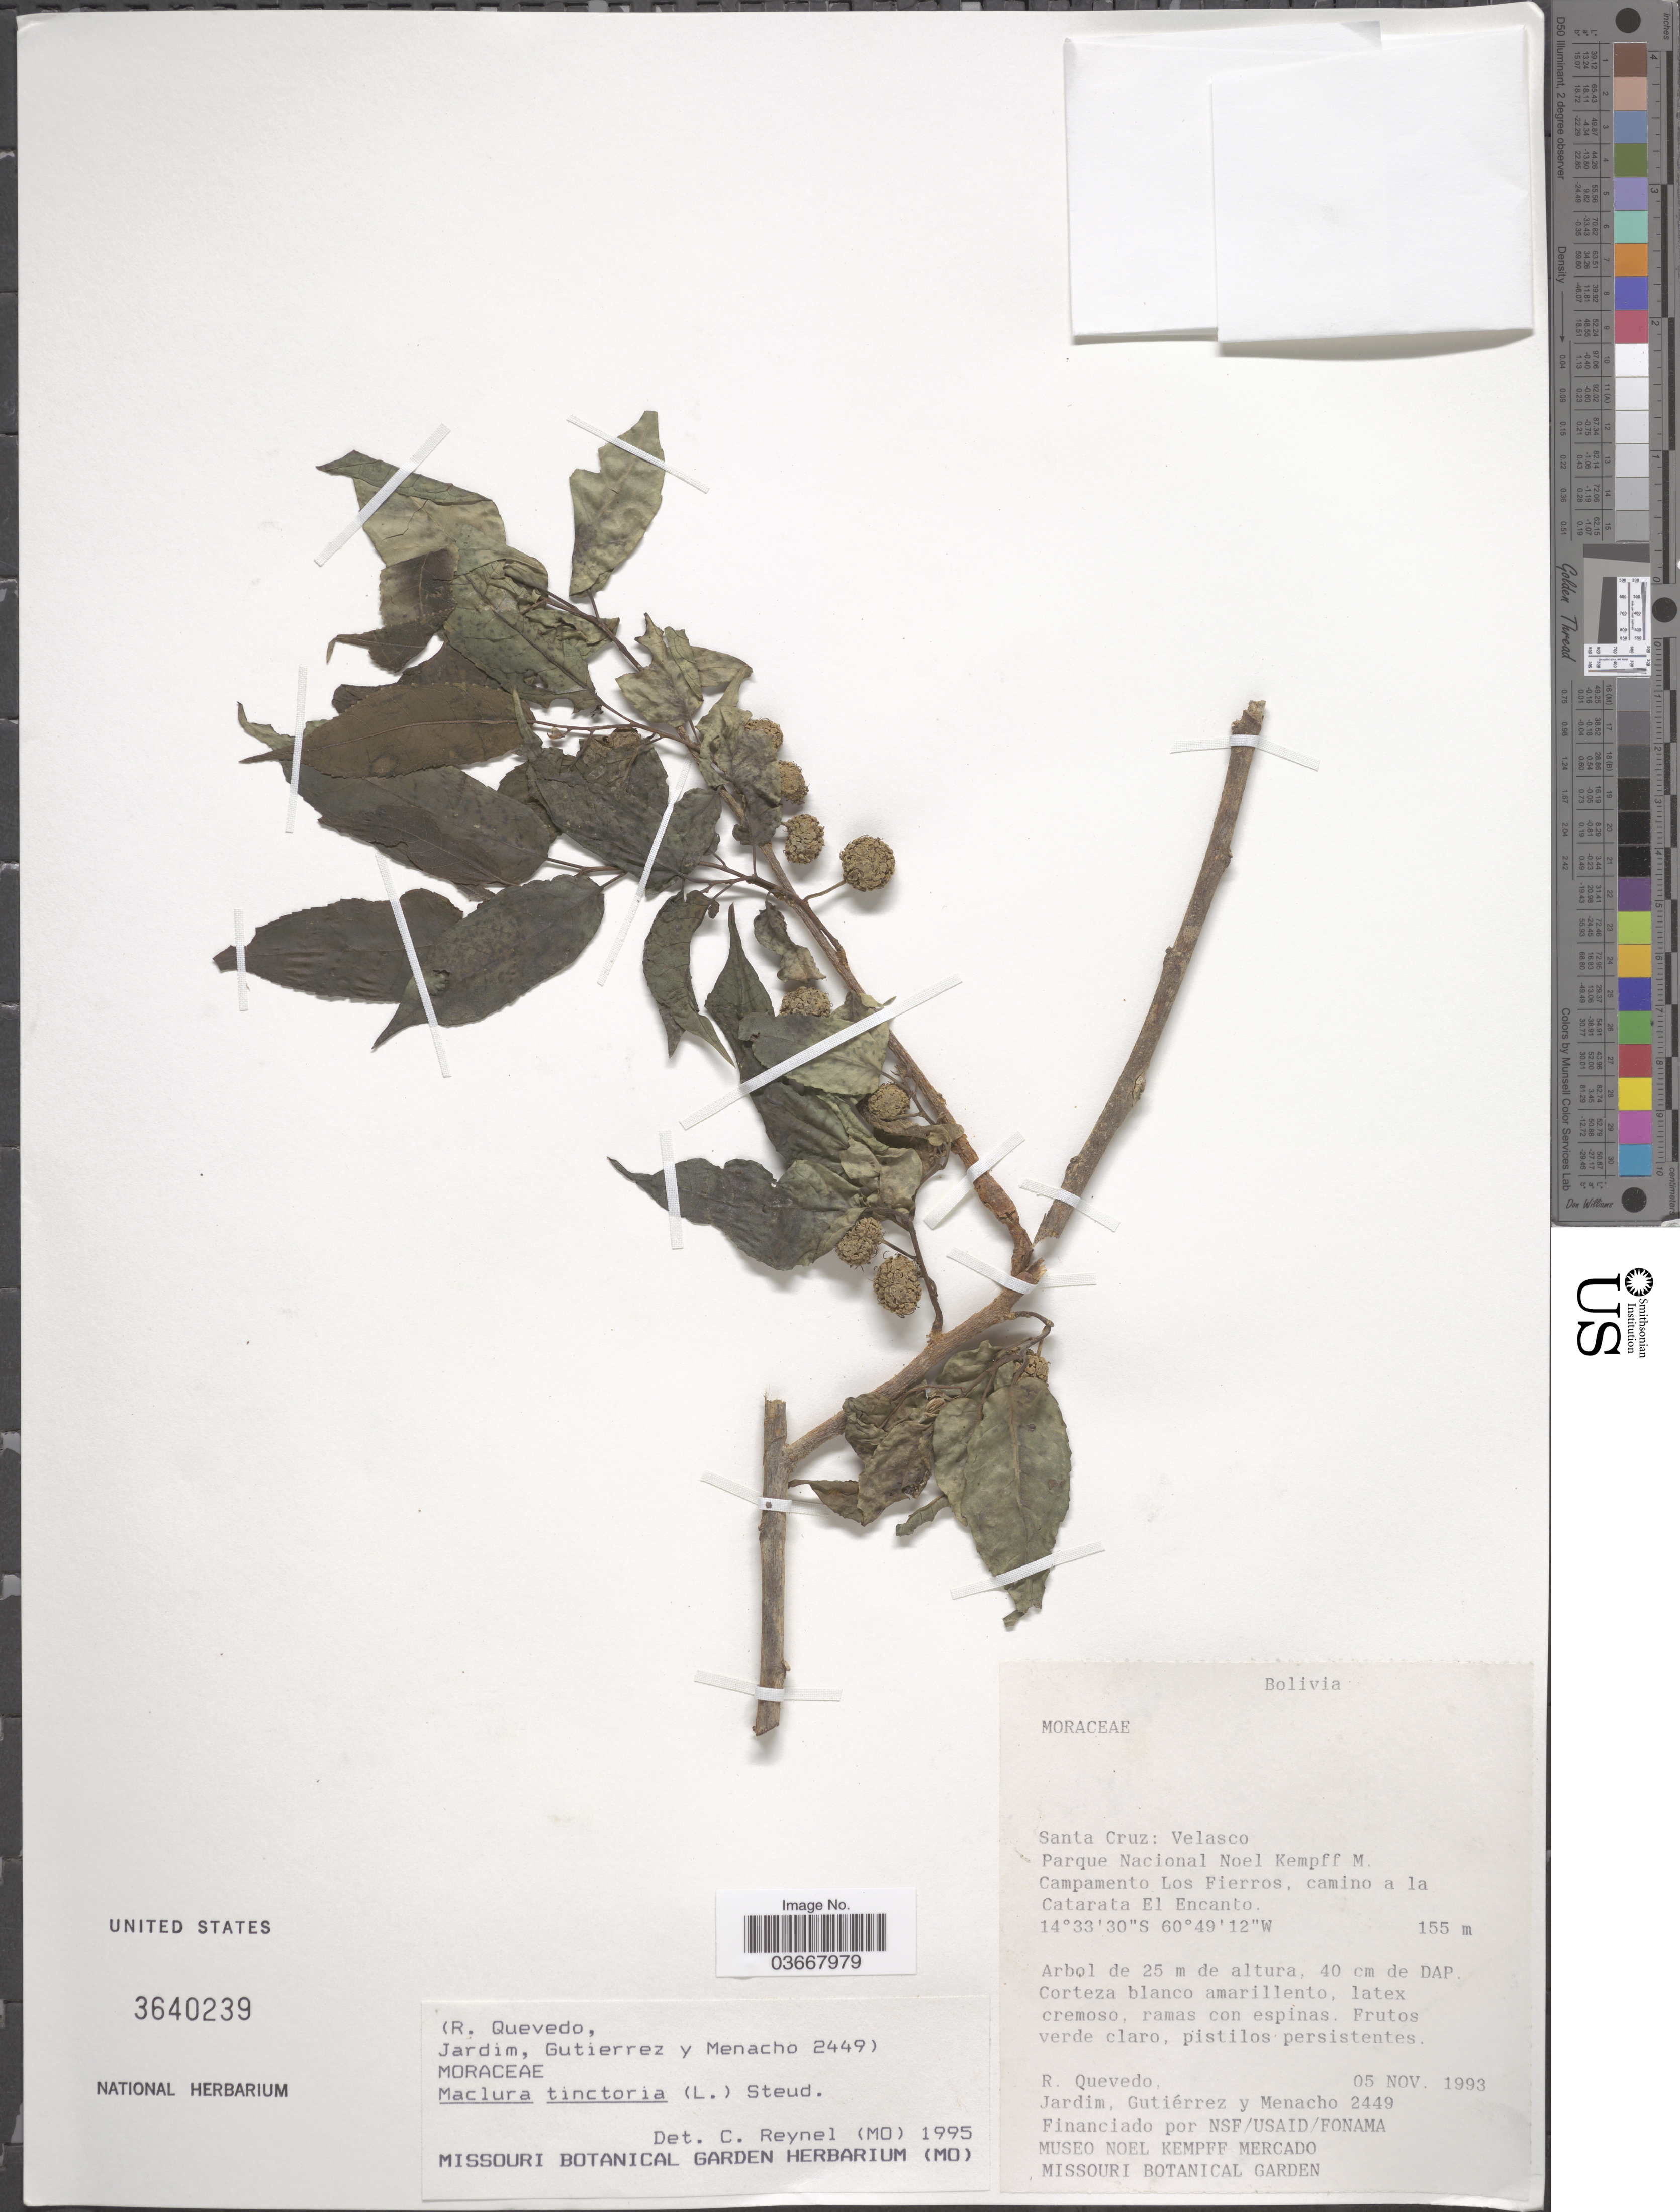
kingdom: Plantae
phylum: Tracheophyta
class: Magnoliopsida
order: Rosales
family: Moraceae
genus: Maclura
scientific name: Maclura tinctoria subsp. tinctoria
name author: (L.) D. Don ex Steud.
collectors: R. Quevedo, Jardim, --, Gutiérrez, -- & Menacho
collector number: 2449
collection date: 1993-11-05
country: Bolivia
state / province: Santa Cruz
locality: Velasco. Parque Nacional Noel Kempff M. Campamento Los Fierros, camino a la Catarata El Encanto.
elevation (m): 155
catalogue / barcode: US 3640239